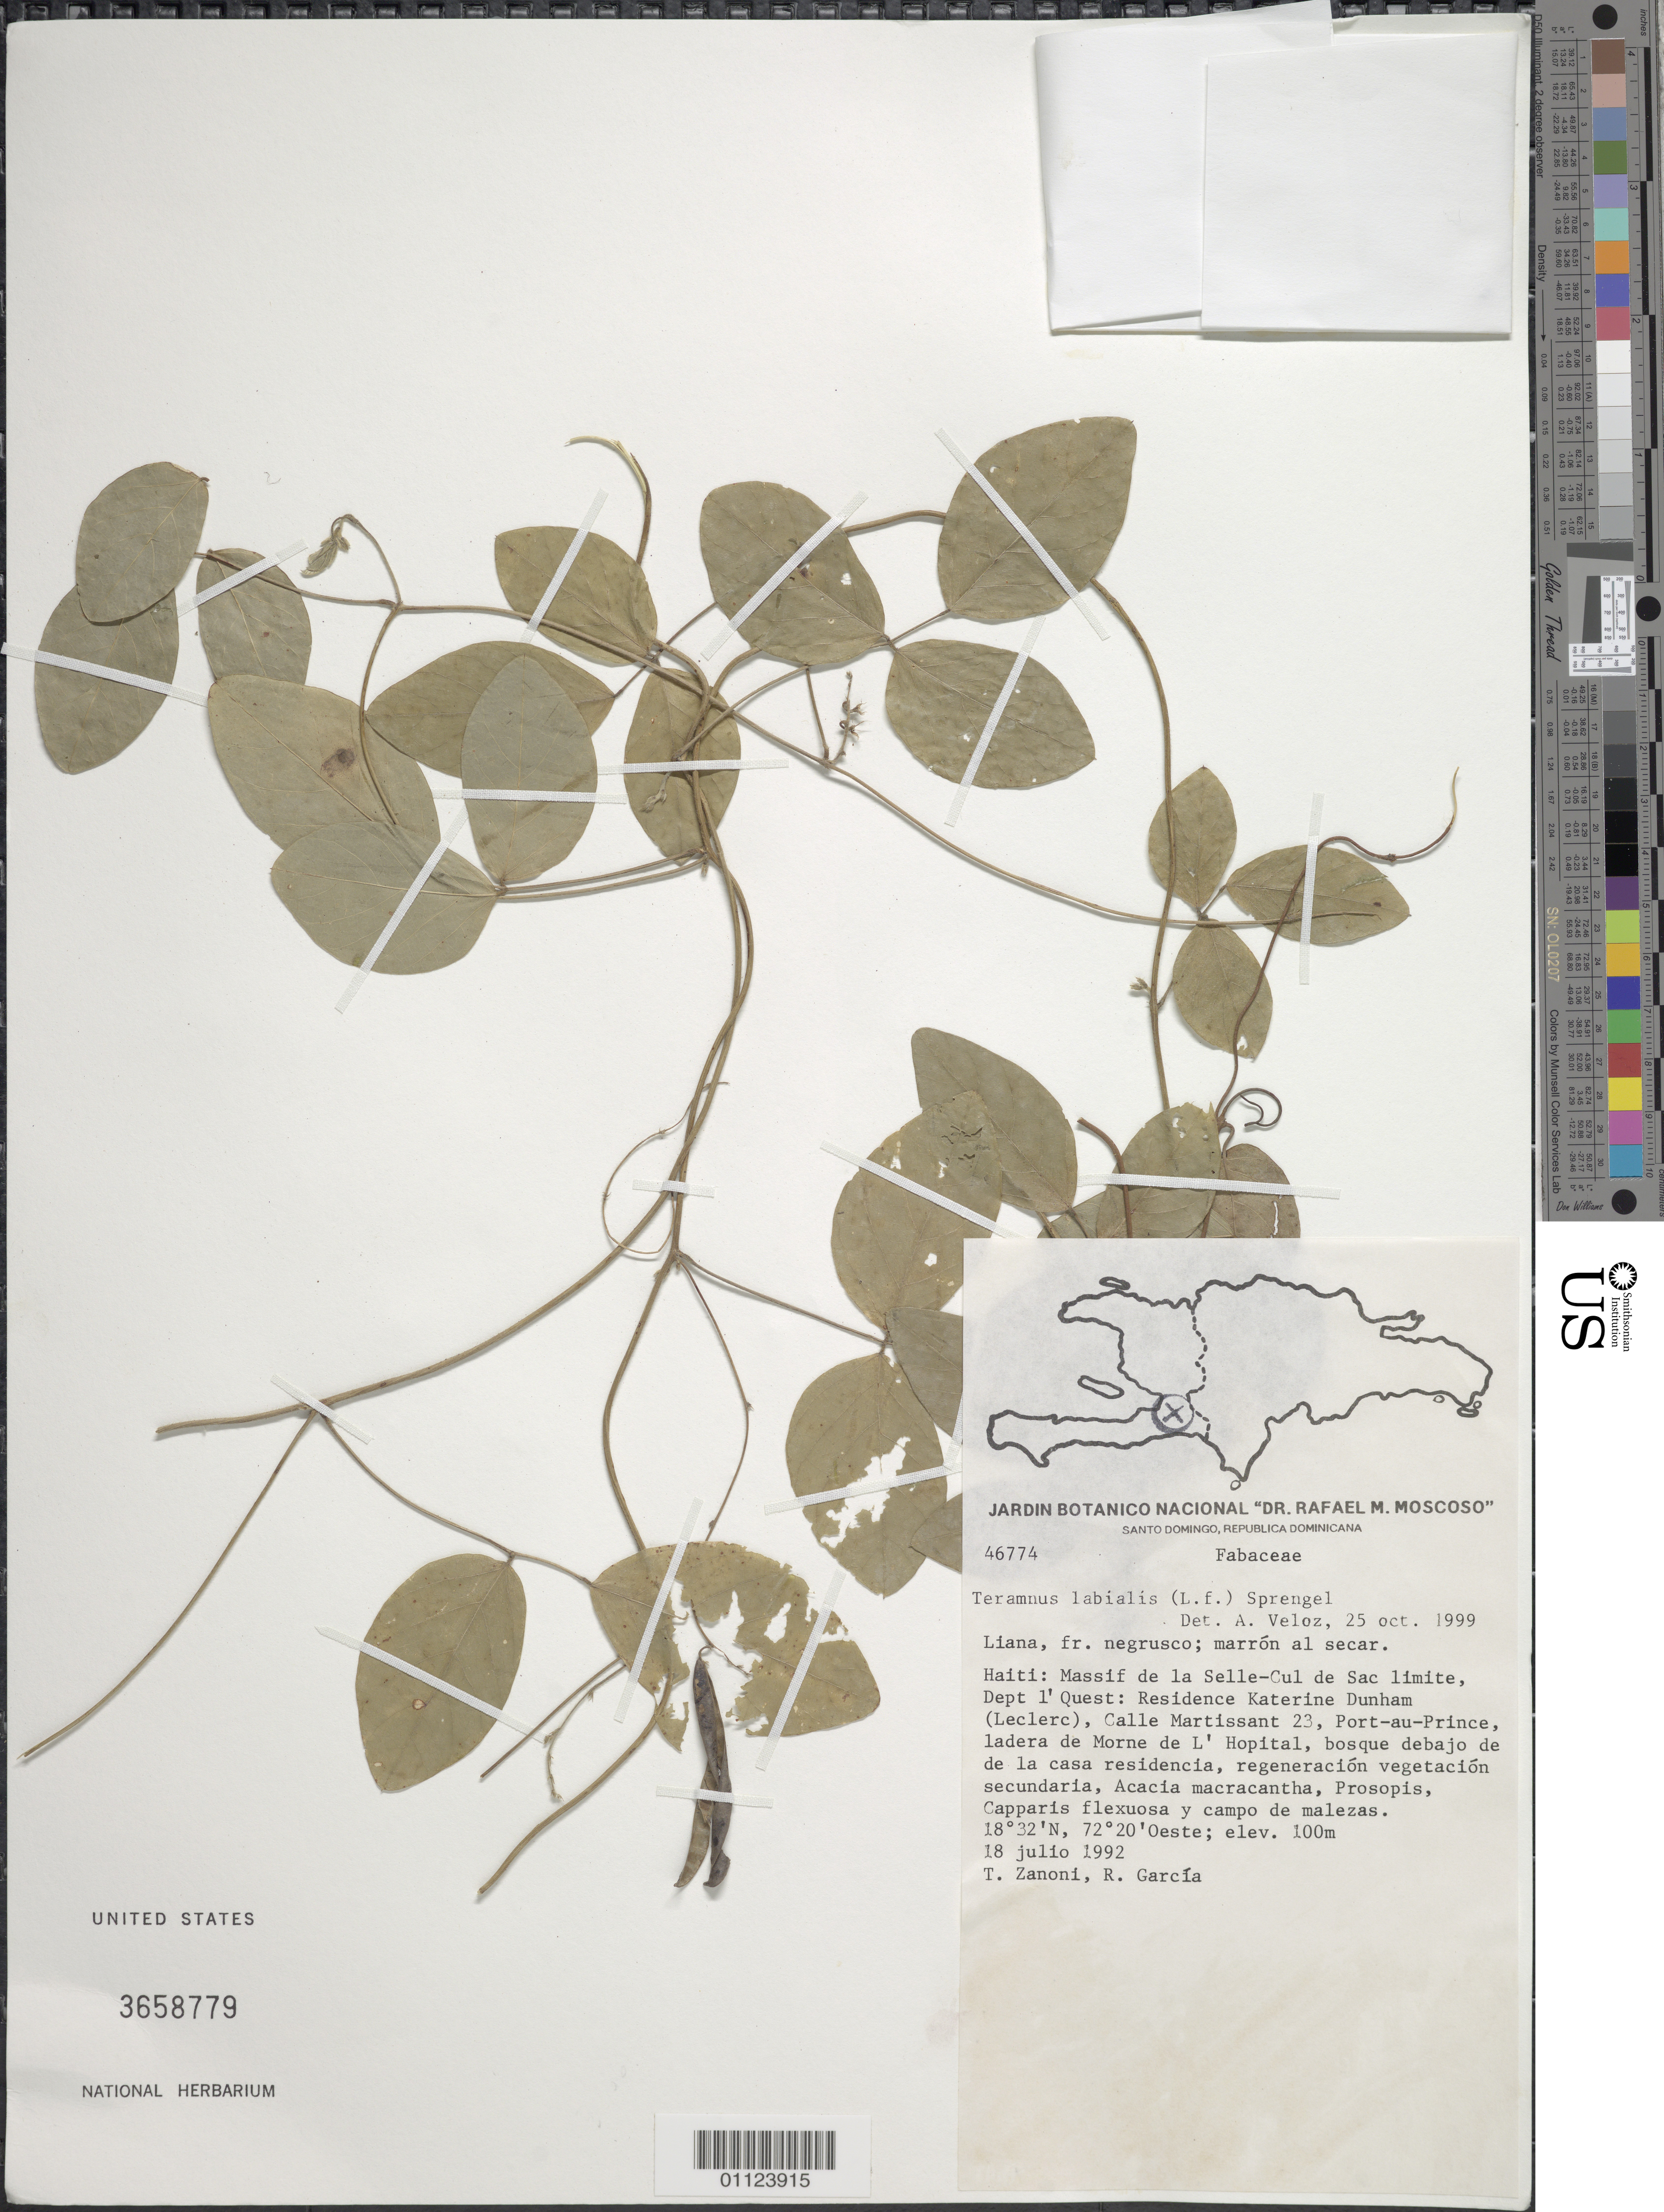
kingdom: Plantae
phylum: Tracheophyta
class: Magnoliopsida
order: Fabales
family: Fabaceae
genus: Teramnus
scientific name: Teramnus labialis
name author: (L. f.) Spreng.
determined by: Veloz, A.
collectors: T. A. Zanoni & R. Garcia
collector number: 46774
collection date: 1992-07-18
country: Haiti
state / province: Ouest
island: Hispaniola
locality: Massif de la Selle-Cul de Sac limite; residence Katerine Dunham (Leclerc), Calle Martissant 23, Port-au-Prince, ladera de Morne de L'Hopital.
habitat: Bosque debajo de la casa residencia, regeneración vegetación secundaria, Acacia macrantha, Prosopis, Capparis flexuosa y campo de malezas.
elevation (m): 100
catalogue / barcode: US 3658779